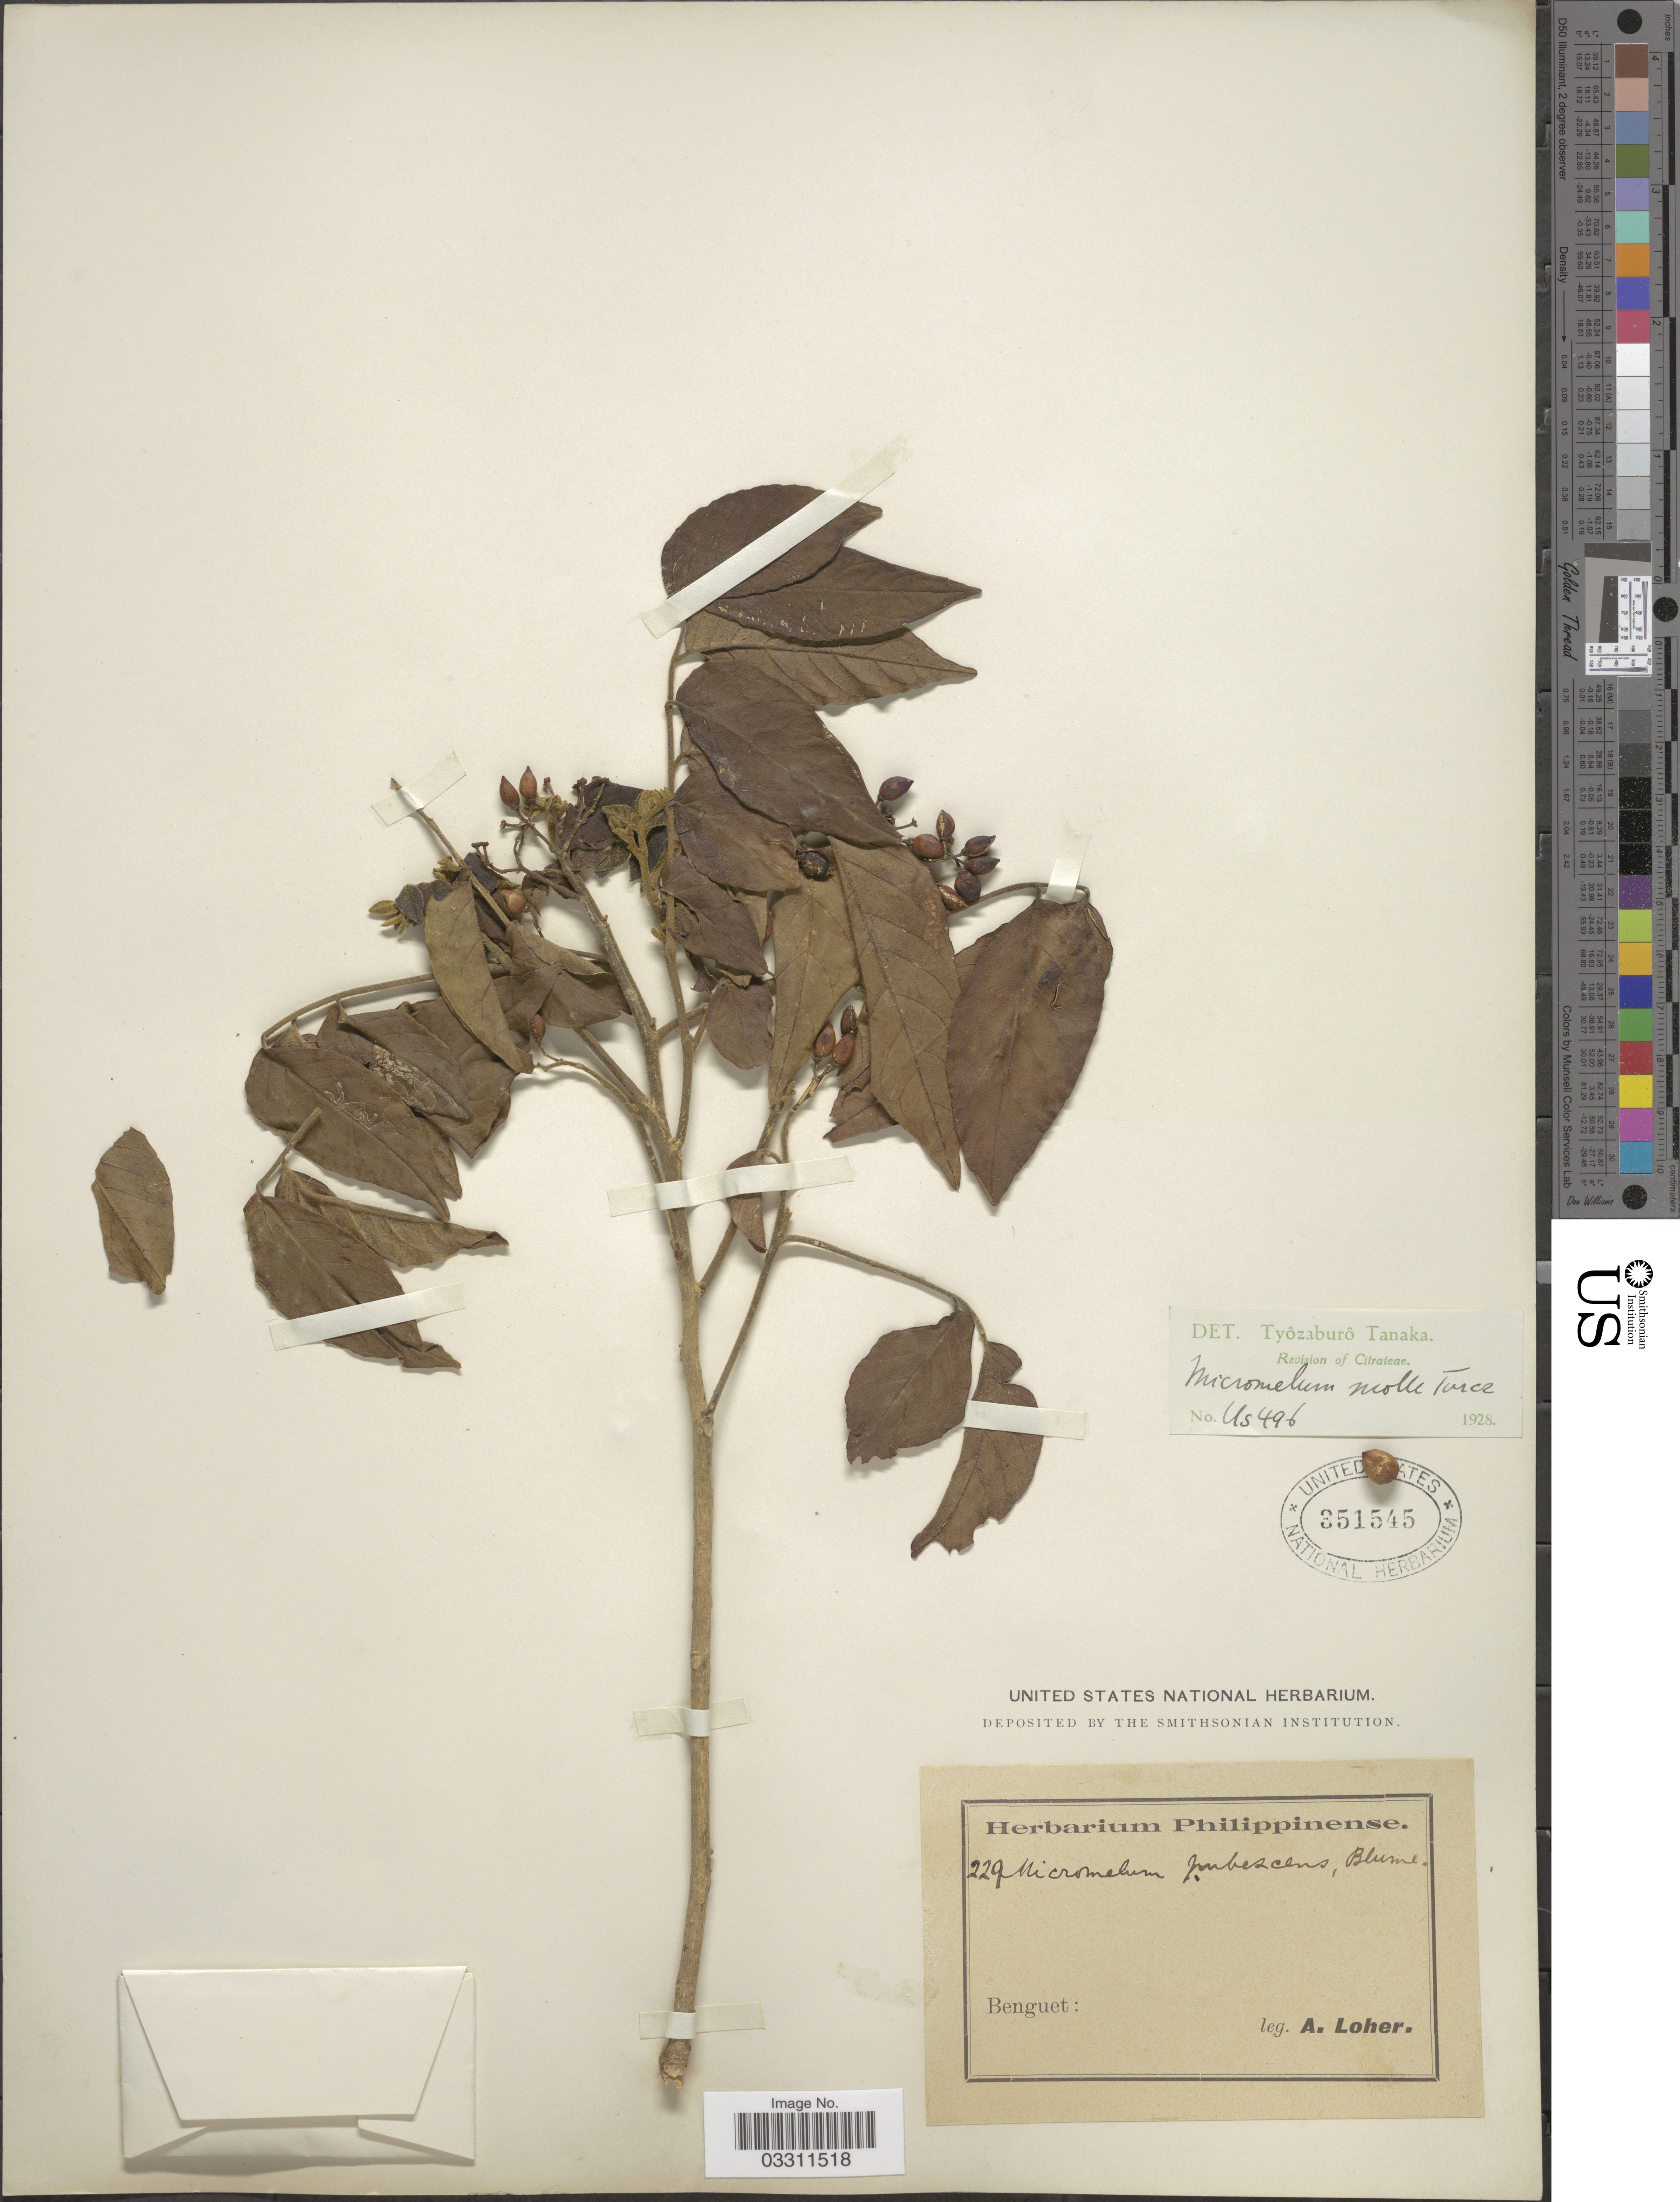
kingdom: Plantae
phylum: Tracheophyta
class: Magnoliopsida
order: Sapindales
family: Rutaceae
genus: Micromelum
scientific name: Micromelum molle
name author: Turcz.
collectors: A. Loher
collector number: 229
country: Philippines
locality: Benguet.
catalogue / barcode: US 351545